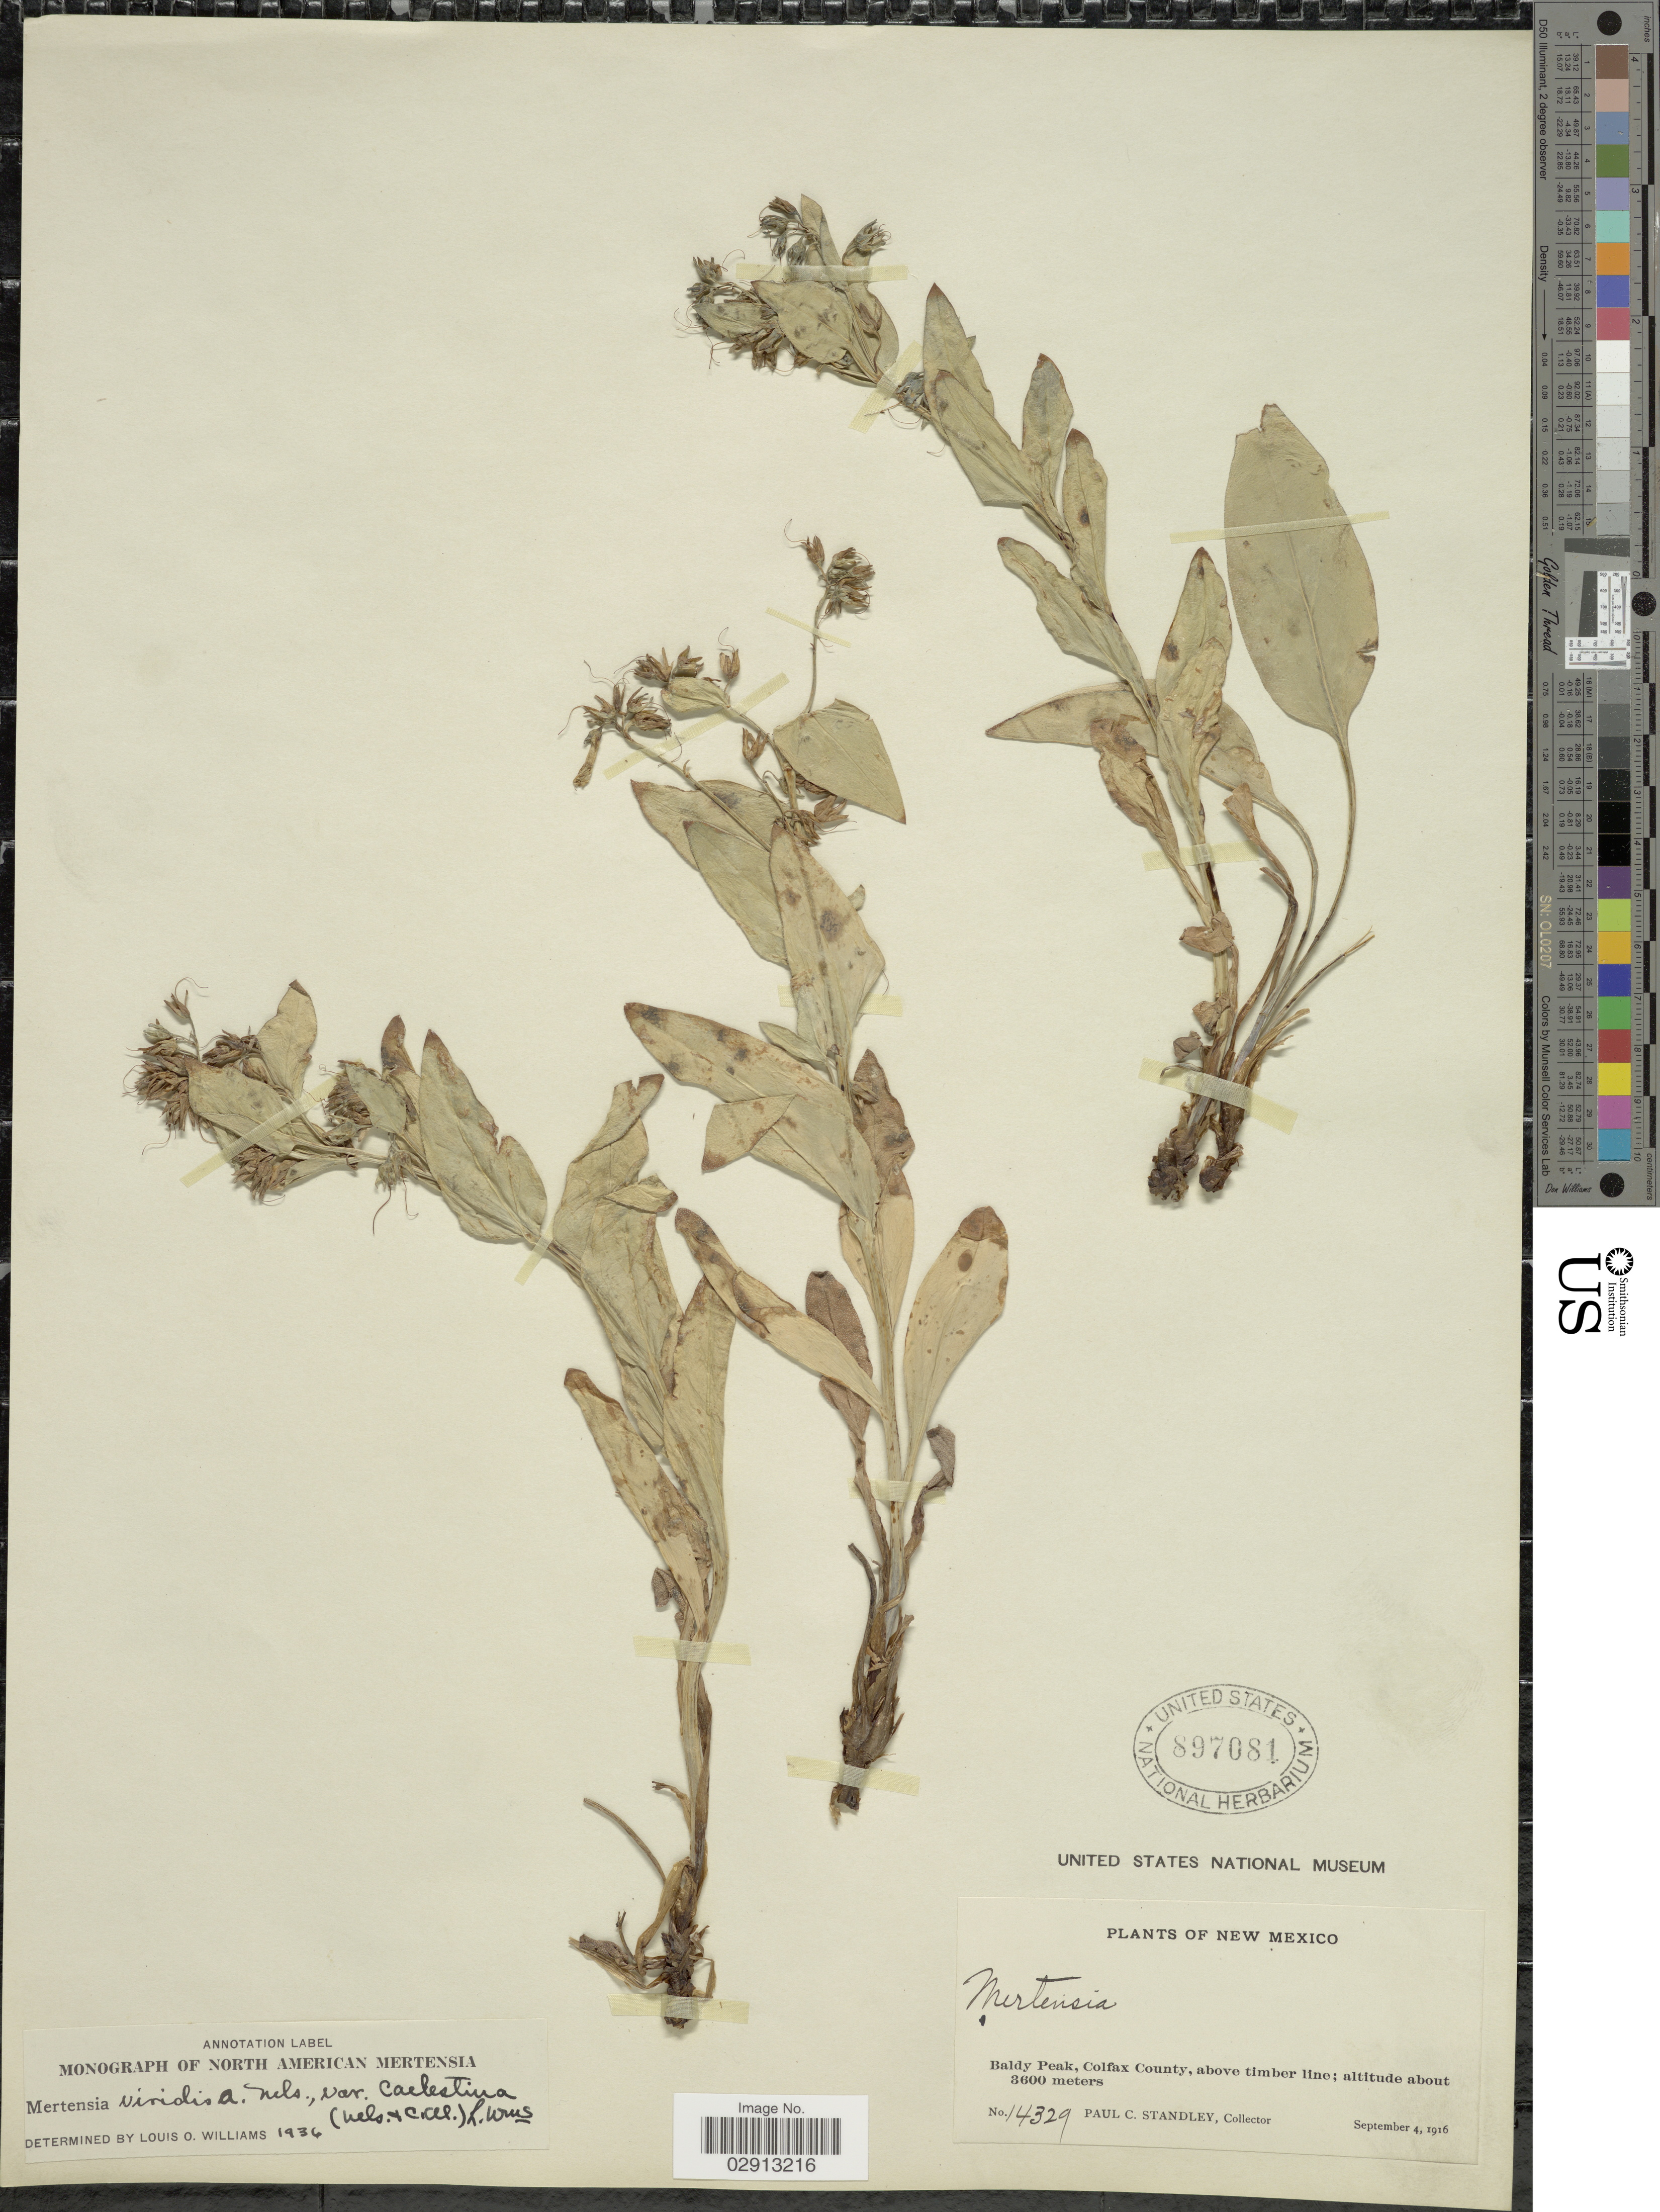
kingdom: Plantae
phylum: Tracheophyta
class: Magnoliopsida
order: Boraginales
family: Boraginaceae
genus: Mertensia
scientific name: Mertensia viridis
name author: (A. Nelson) A. Nelson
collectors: P. C. Standley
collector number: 14329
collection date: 1916-09-04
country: United States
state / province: New Mexico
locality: Baldy Peak, Colfax County, above timber line.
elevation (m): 3600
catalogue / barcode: US 897081